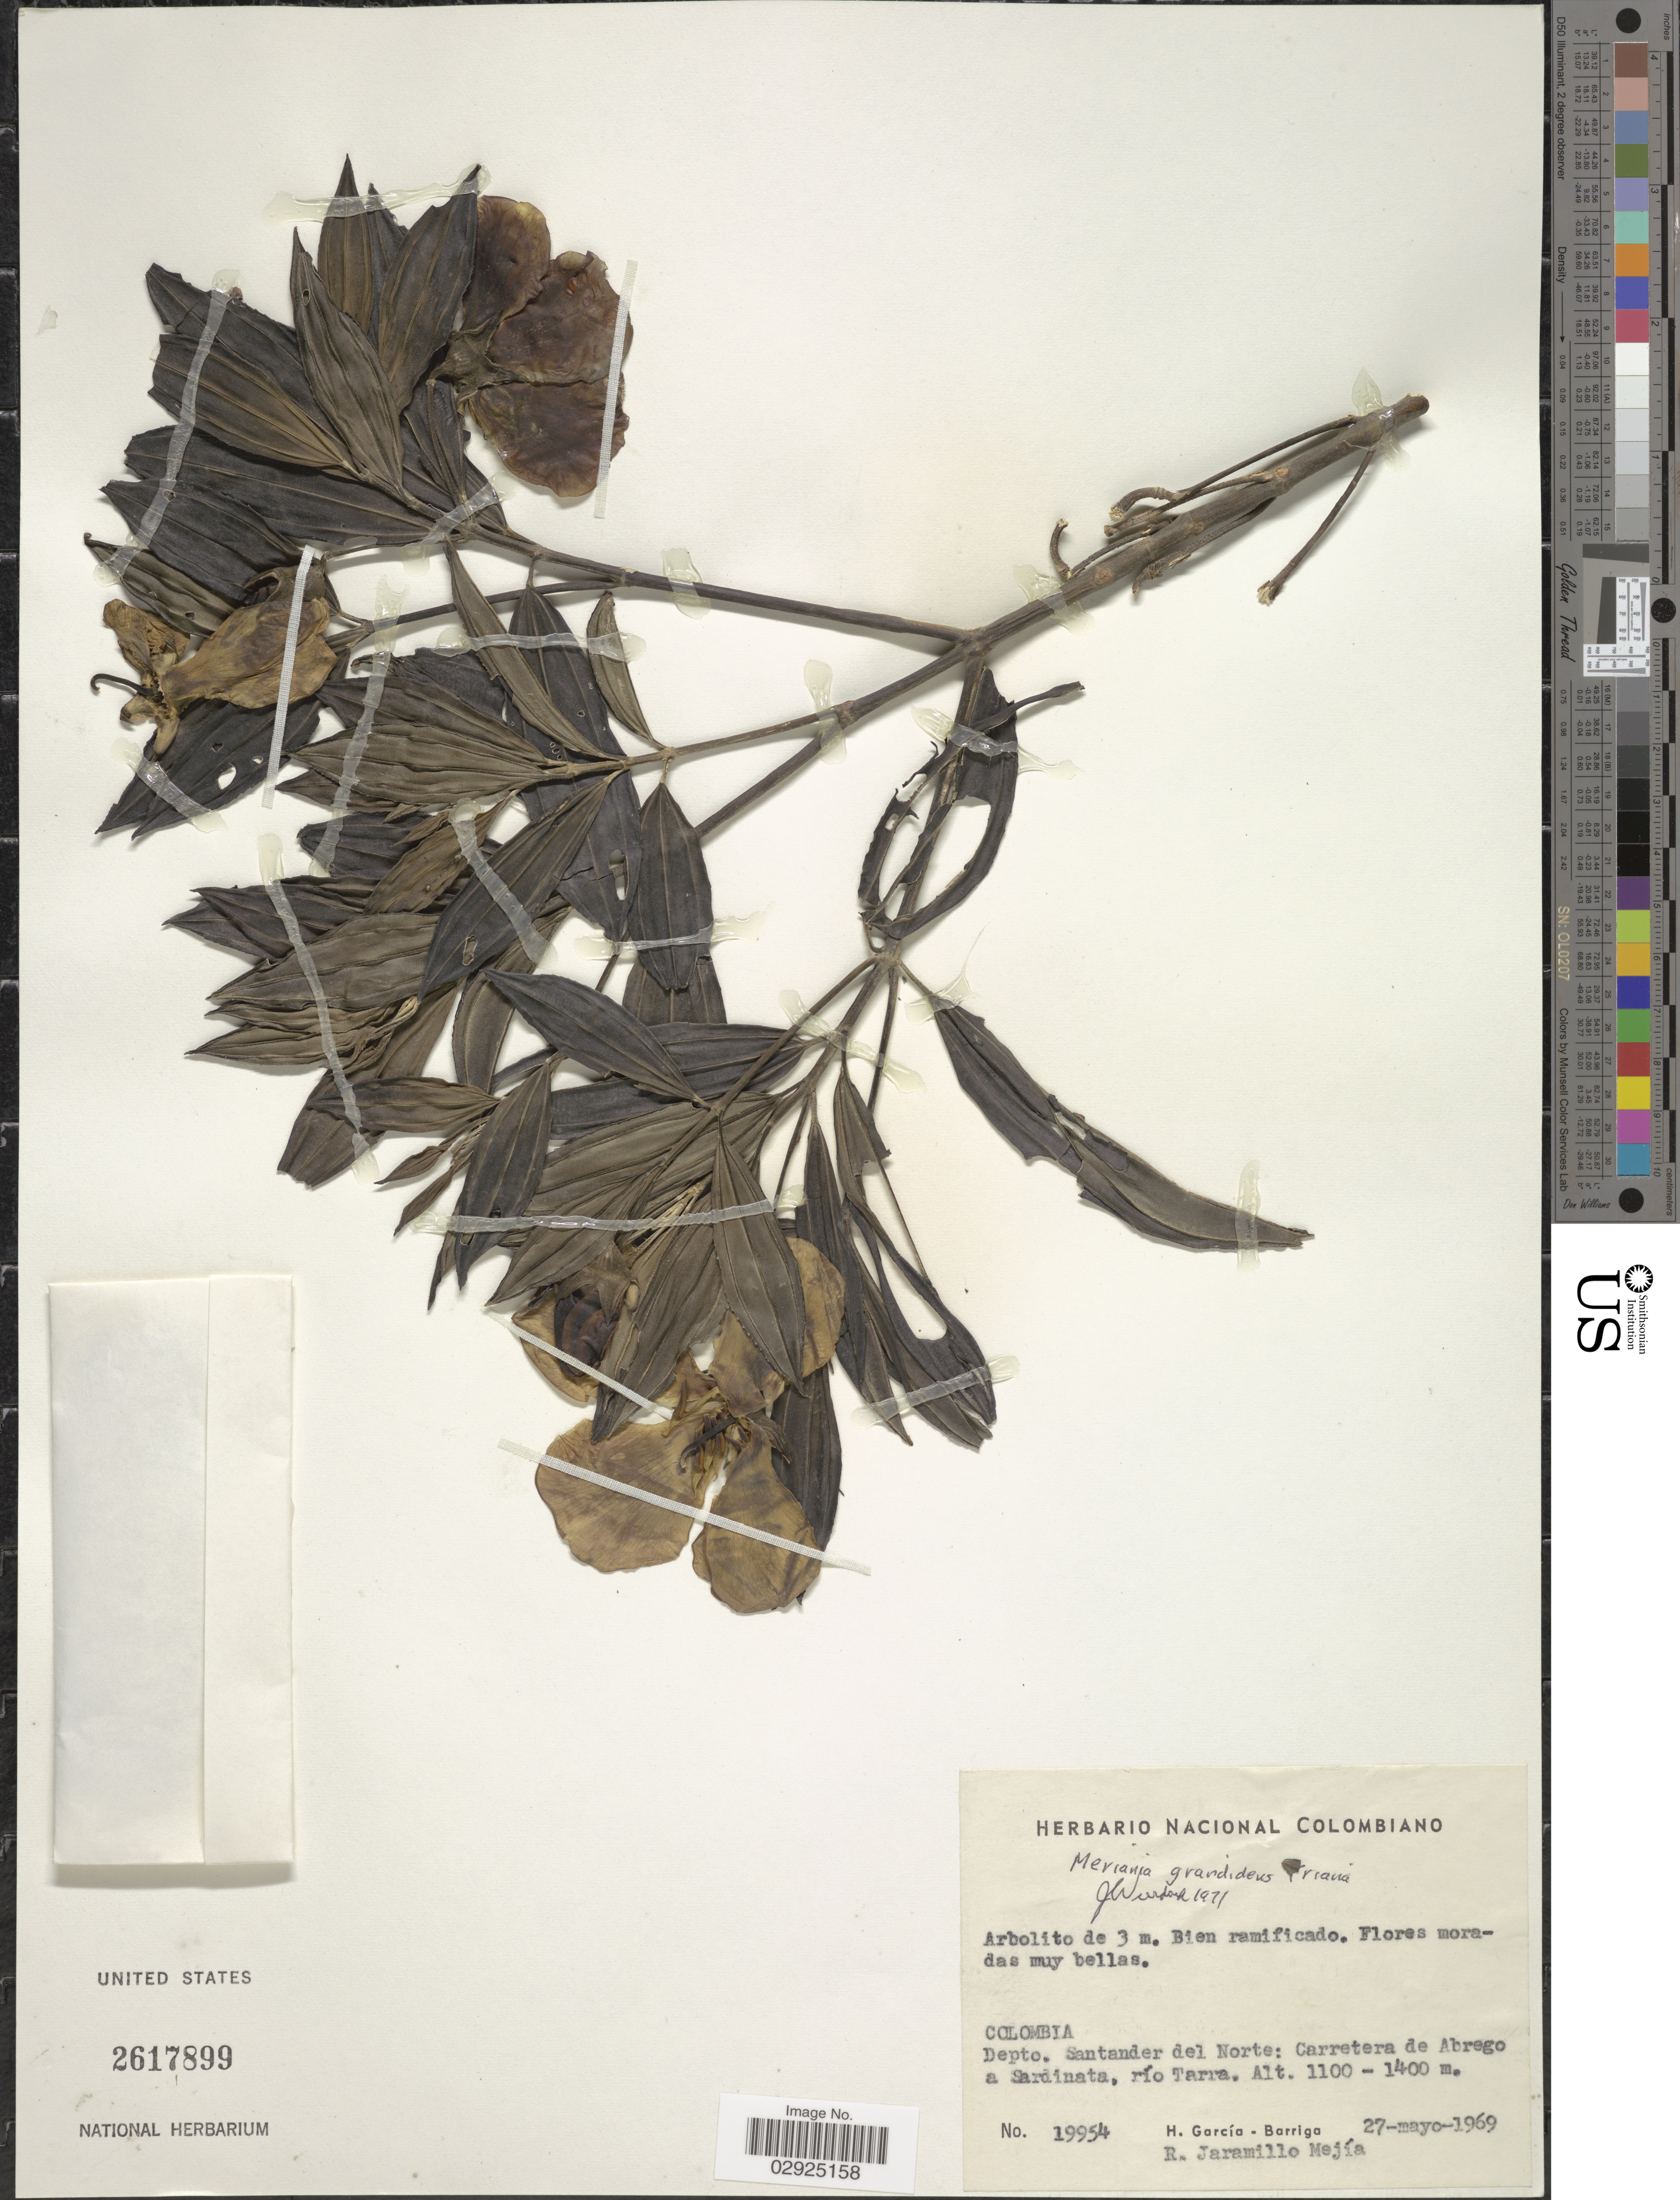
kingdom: Plantae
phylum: Tracheophyta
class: Magnoliopsida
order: Myrtales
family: Melastomataceae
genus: Meriania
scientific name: Meriania grandidens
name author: Triana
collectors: H. García Barriga & R. Jaramillo M.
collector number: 19954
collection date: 1969-05-27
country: Colombia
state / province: Norte de Santander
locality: Depto. Santander del Norte: Carretera de Abrego a Sardinata río Tarra.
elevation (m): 1100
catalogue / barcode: US 2617899